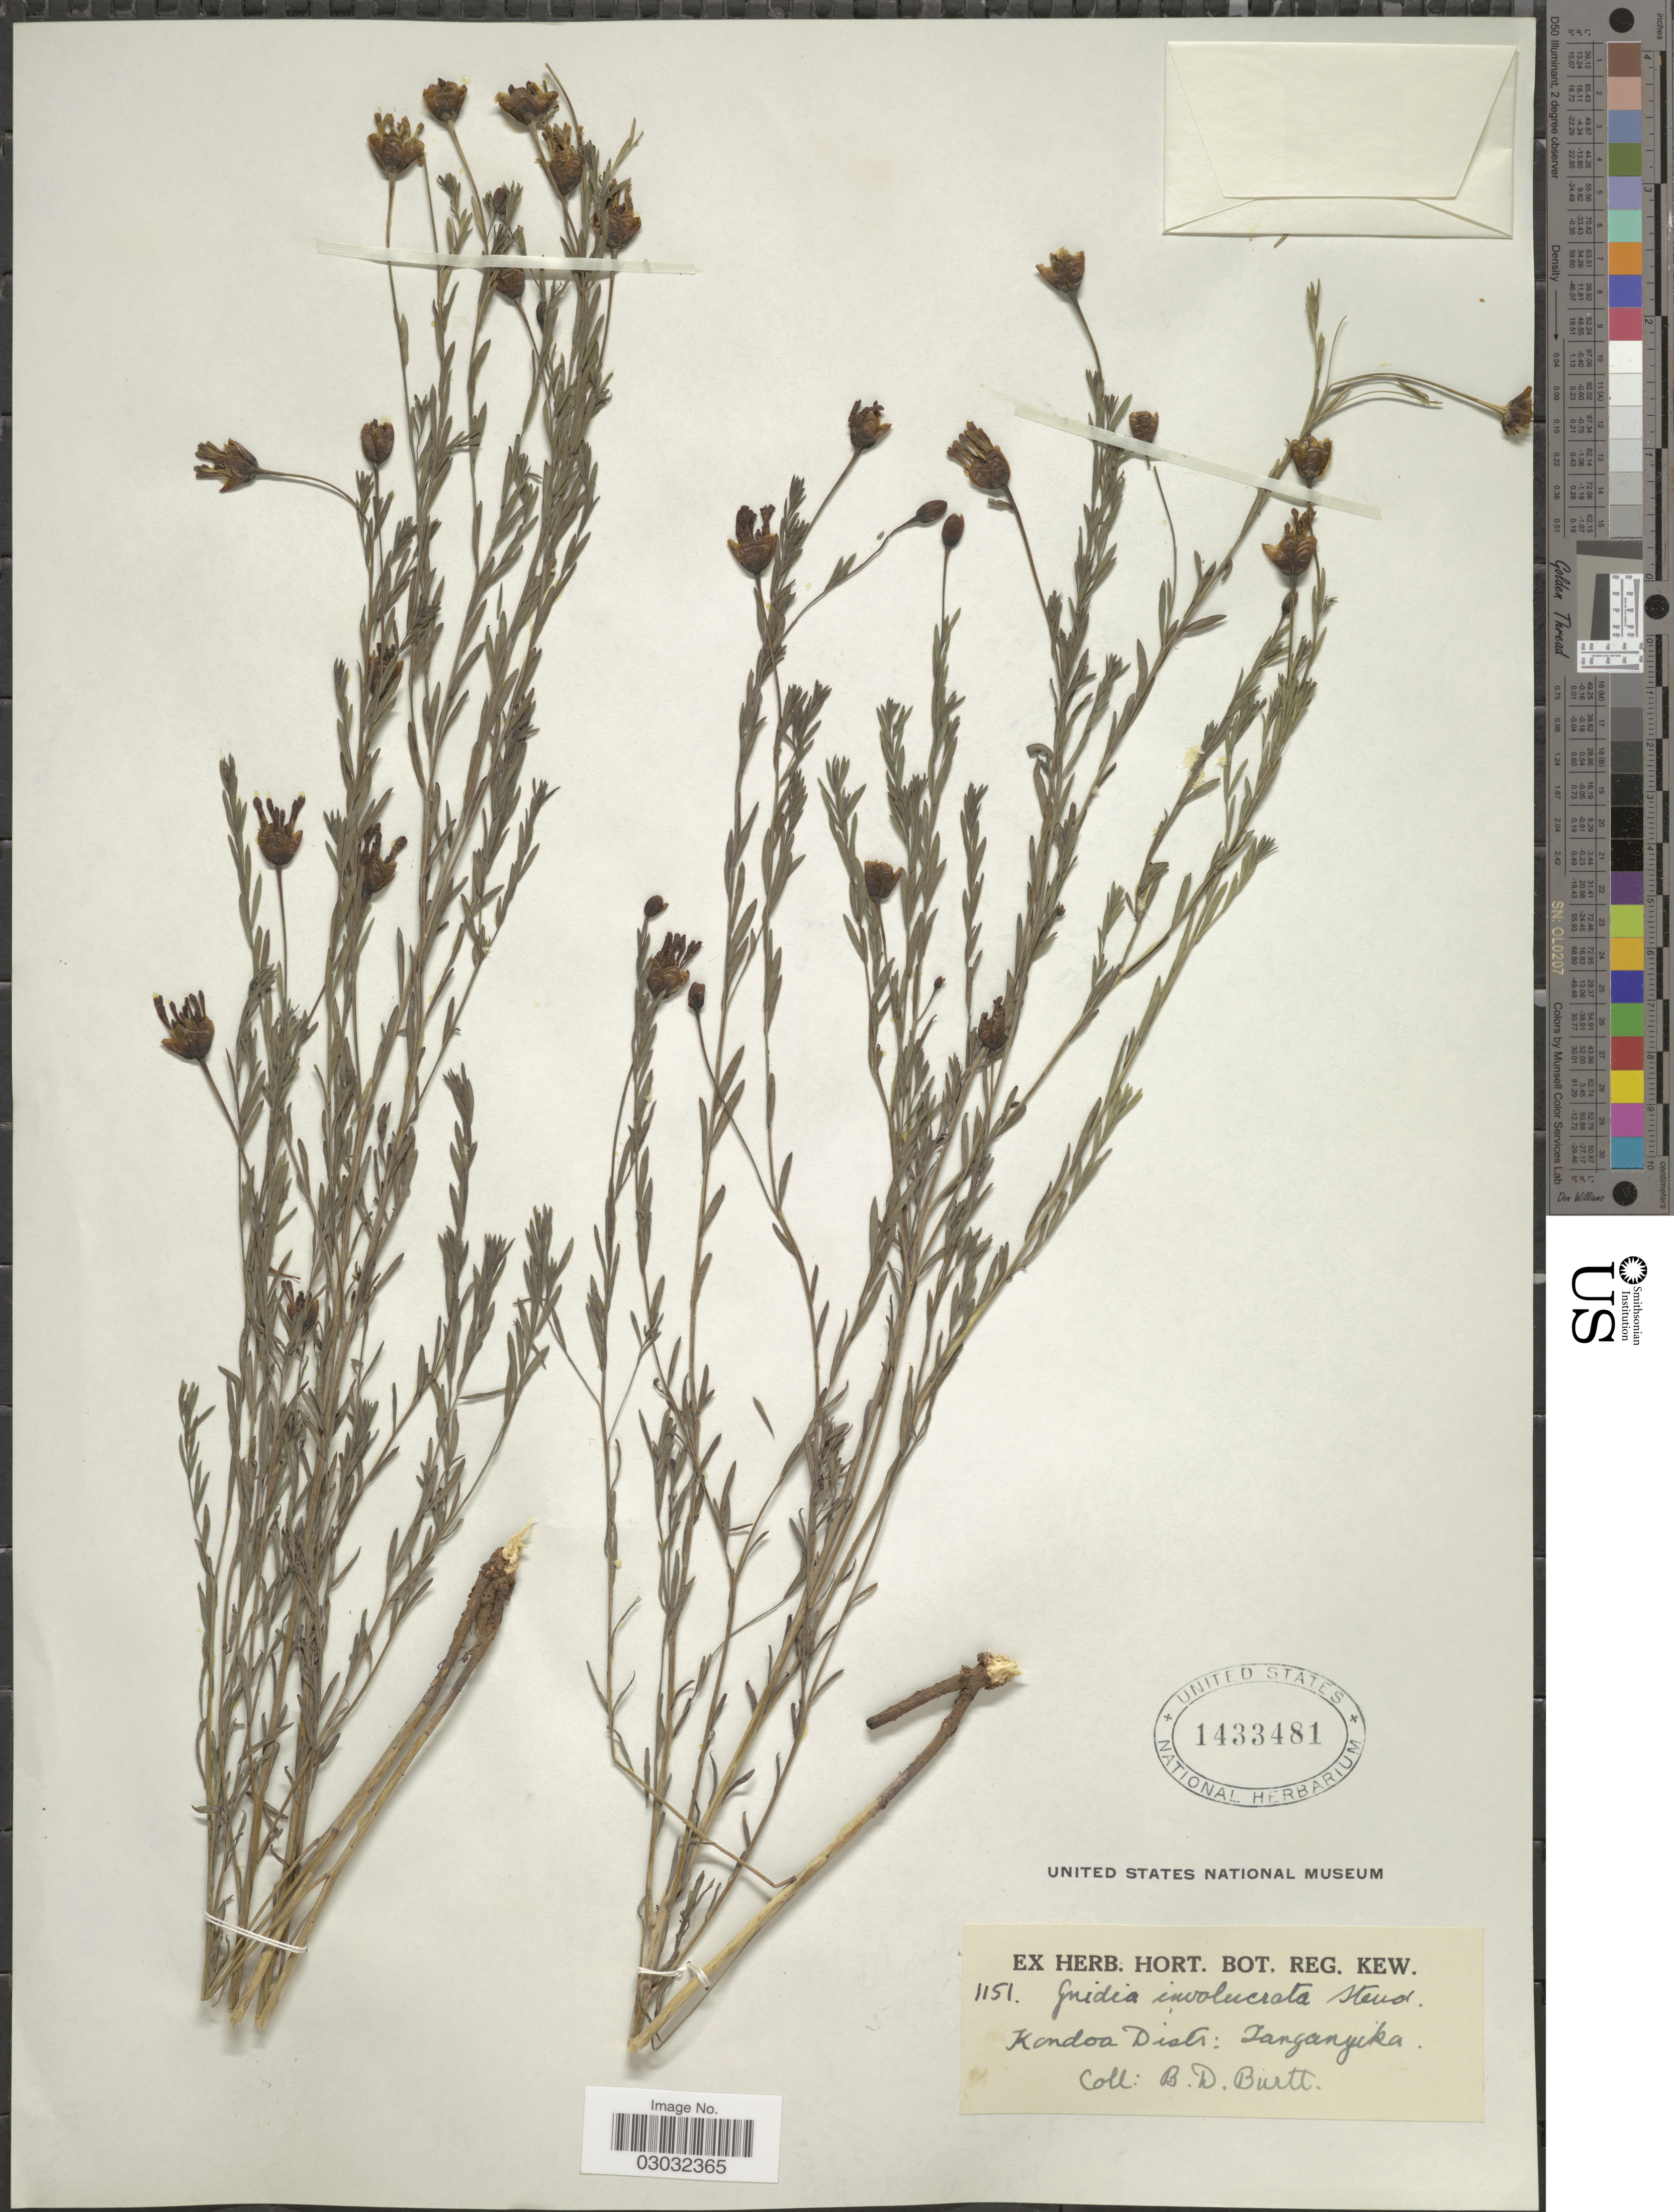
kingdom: Plantae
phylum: Tracheophyta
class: Magnoliopsida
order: Malvales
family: Thymelaeaceae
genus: Lasiosiphon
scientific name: Lasiosiphon involucratus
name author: (Steud. ex A. Rich.) Olaniyan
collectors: B. D. Burtt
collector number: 1151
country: Tanzania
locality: Kondoa Distr: Tangayika.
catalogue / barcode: US 1433481